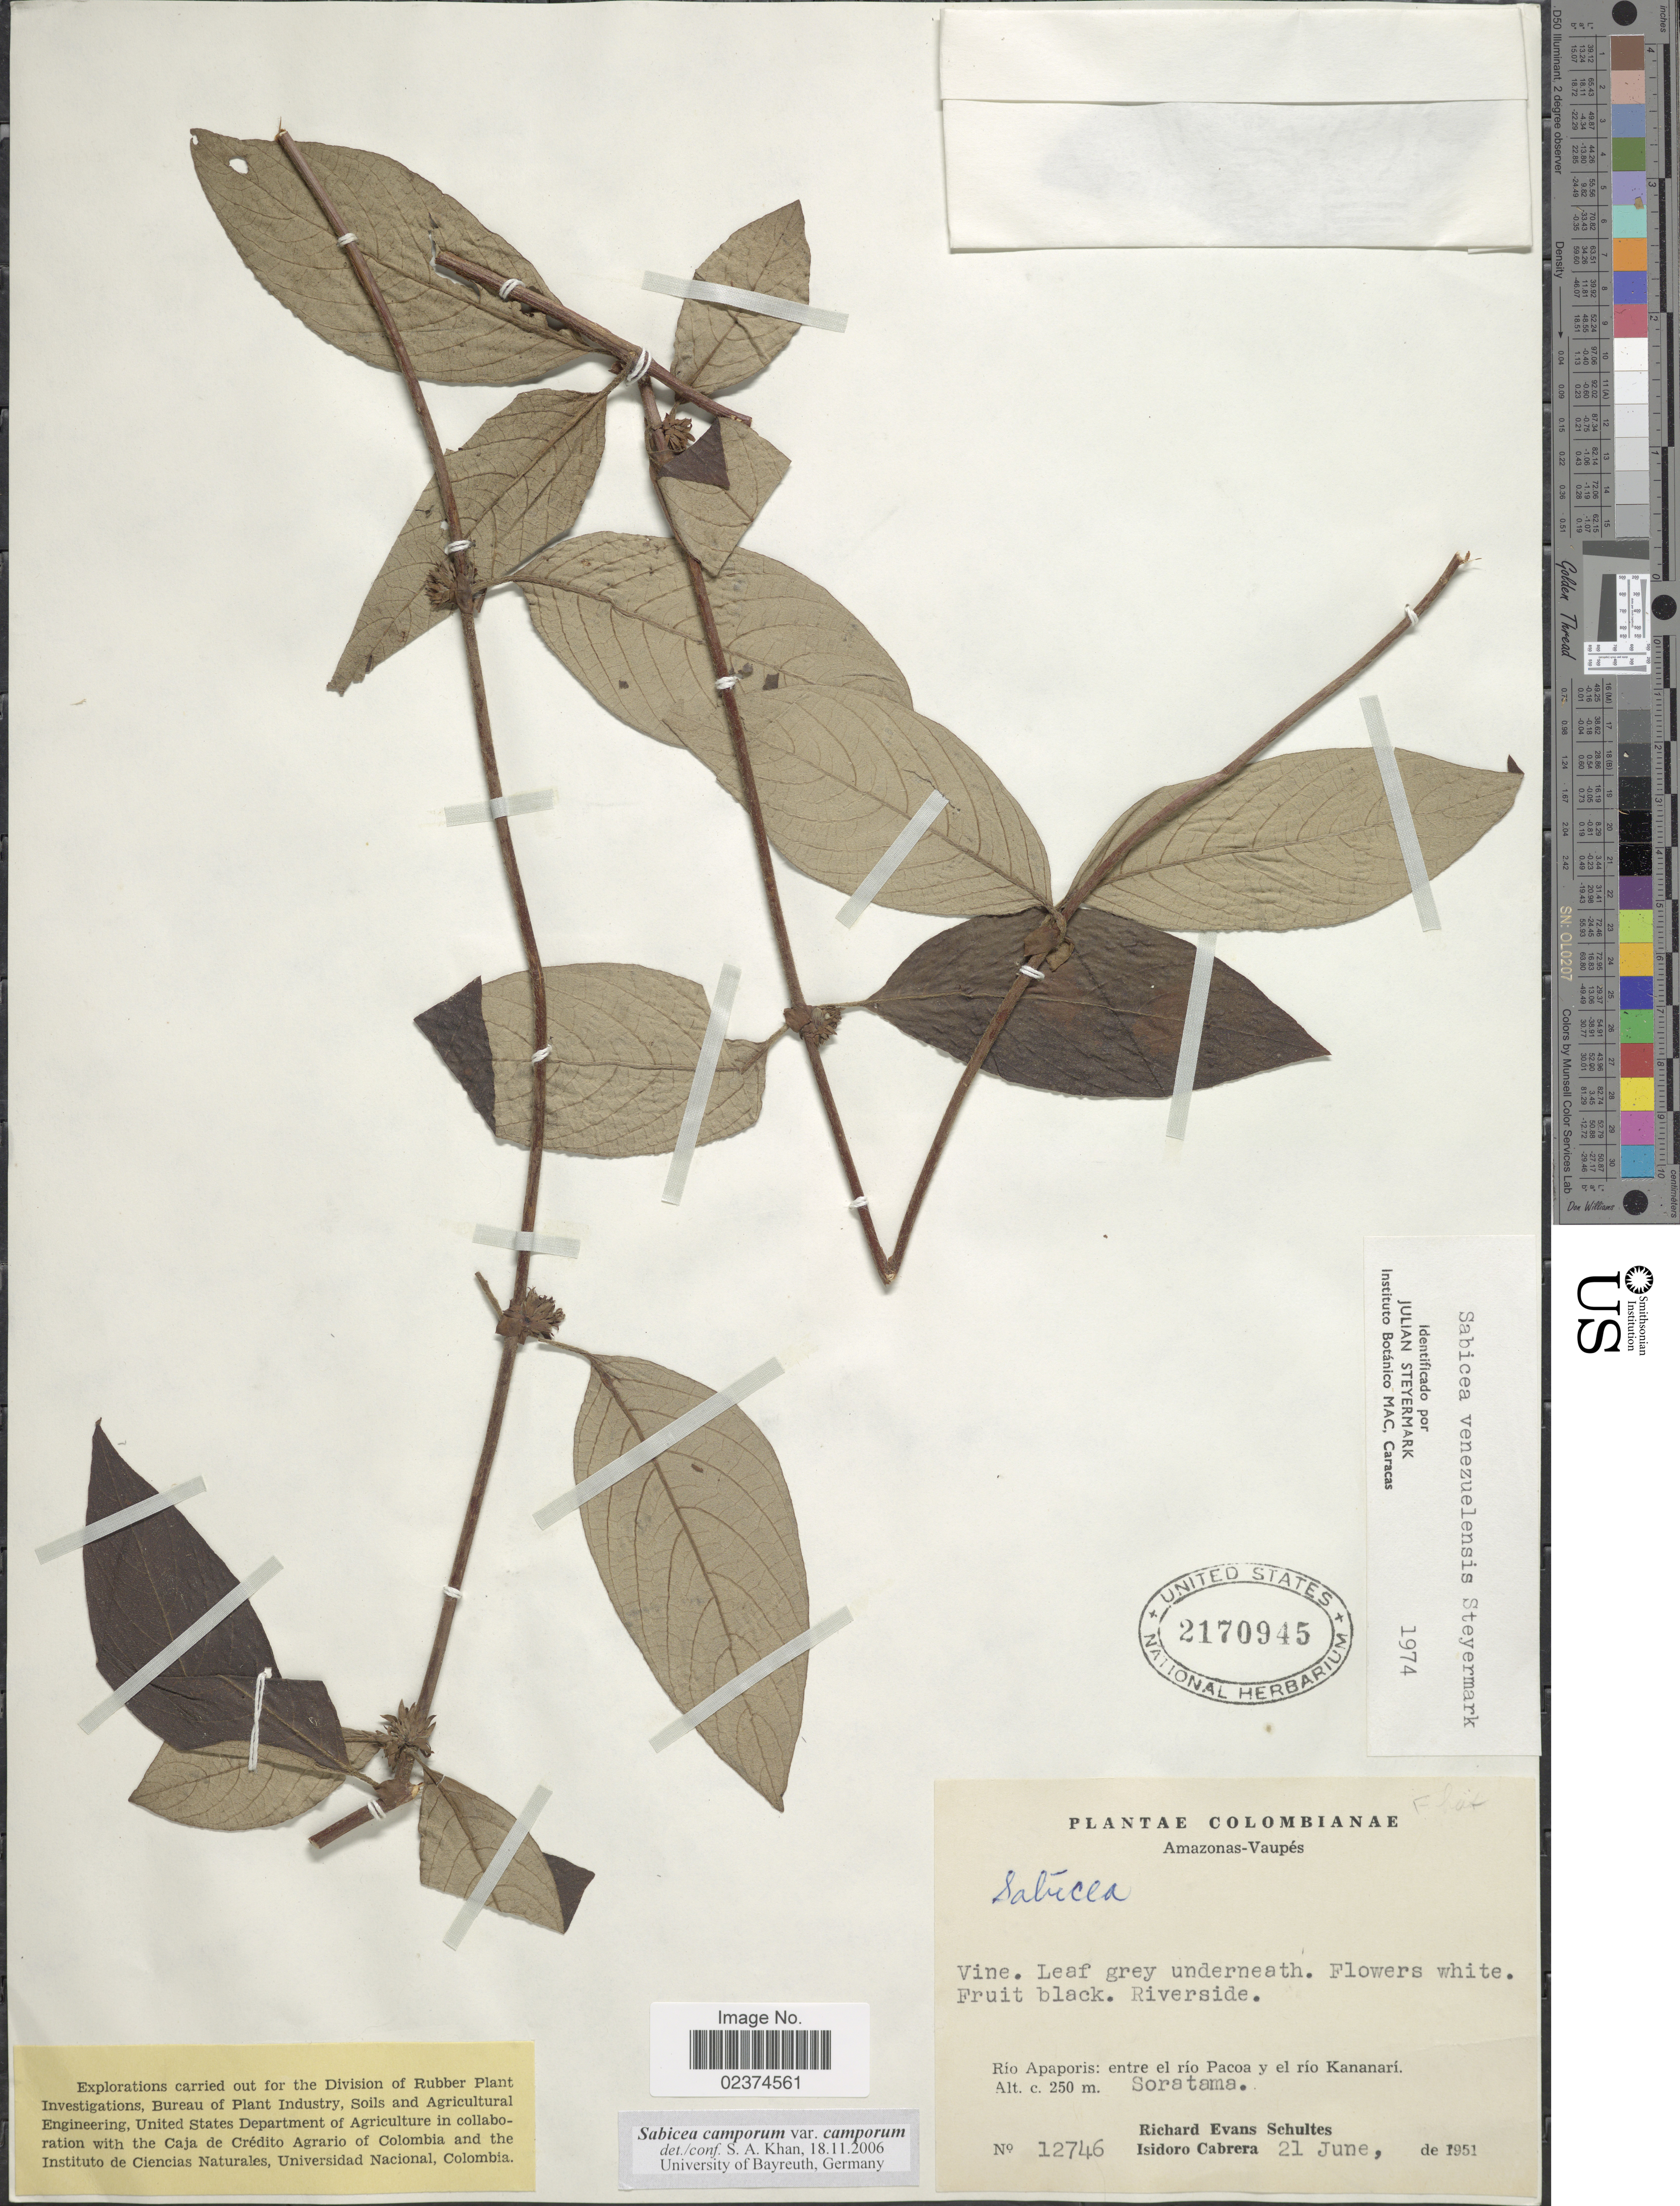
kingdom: Plantae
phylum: Tracheophyta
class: Magnoliopsida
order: Gentianales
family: Rubiaceae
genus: Sabicea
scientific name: Sabicea camporum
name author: Sprague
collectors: R. E. Schultes & I. Cabrera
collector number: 12746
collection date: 1951-06-21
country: Colombia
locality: Amazonas-Vaupes, Vine, Rio Apaporis: entre el rio Pacoa y el reio Kananari, Soratama, Riverside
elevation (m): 250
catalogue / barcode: US 2170945